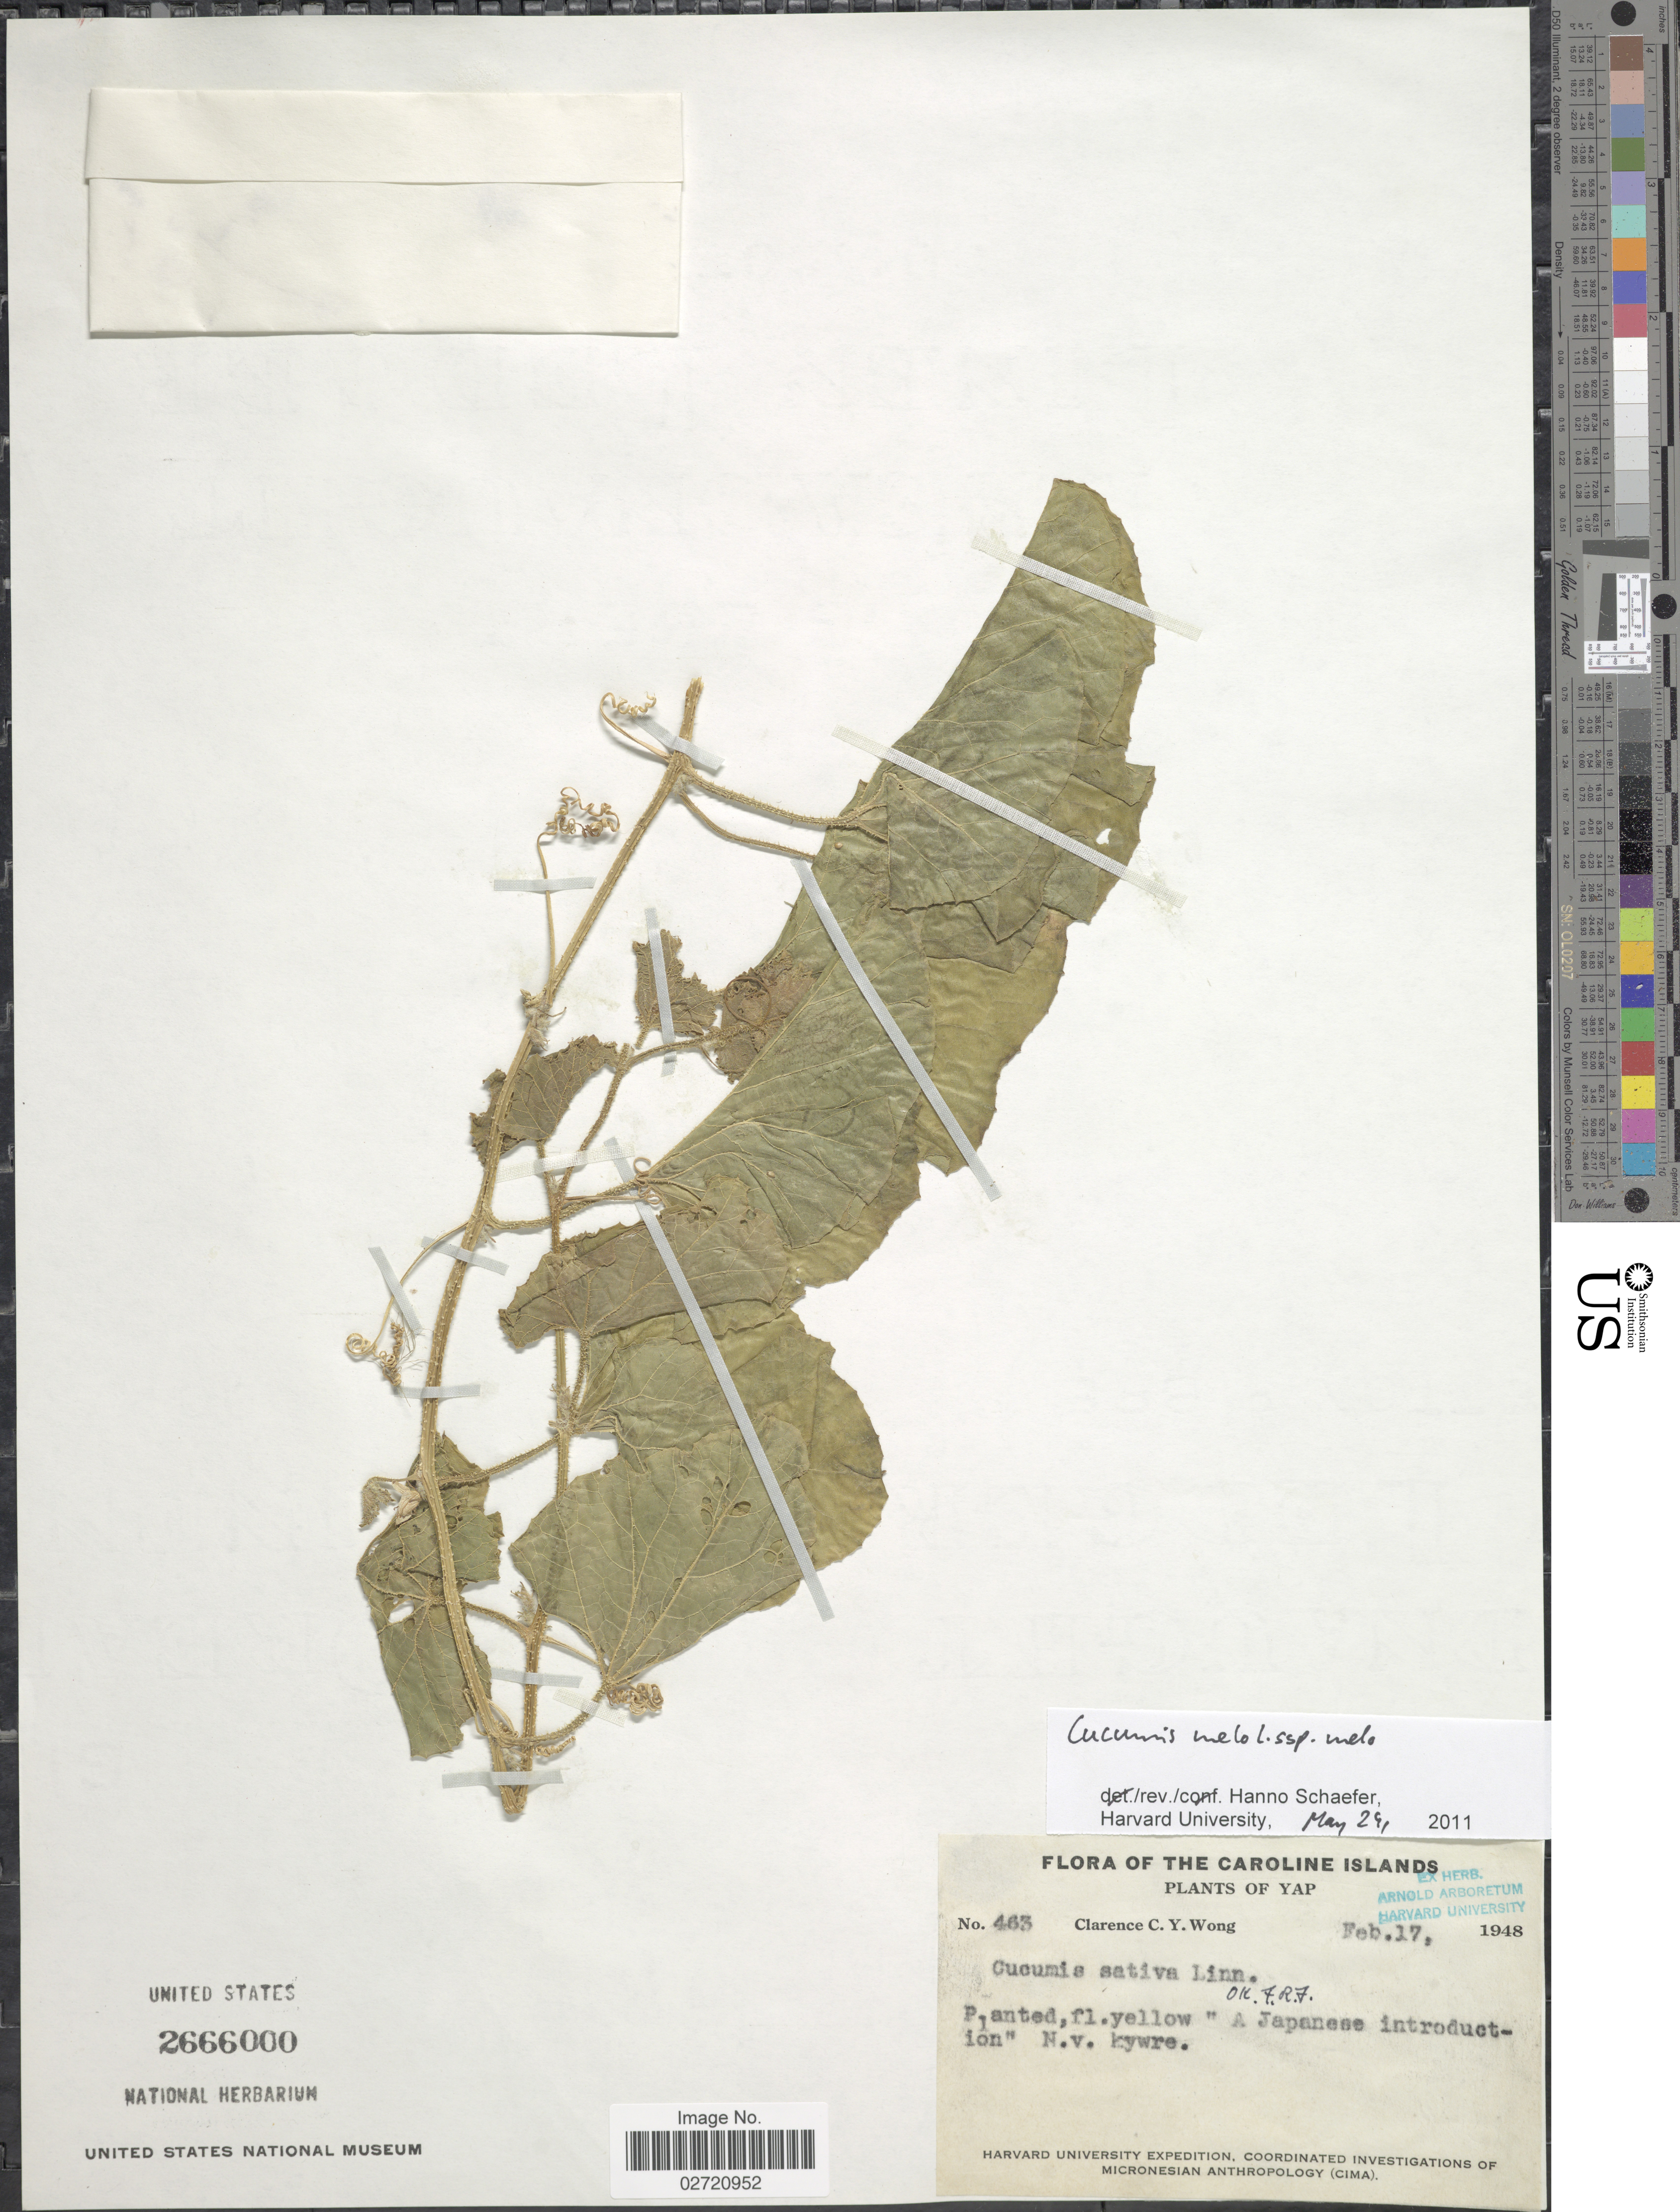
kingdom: Plantae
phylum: Tracheophyta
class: Magnoliopsida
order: Cucurbitales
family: Cucurbitaceae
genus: Cucumis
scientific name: Cucumis melo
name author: L.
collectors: C. Wong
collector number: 463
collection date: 1948-02-17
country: Micronesia, Federated States of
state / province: Yap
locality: Caroline Islands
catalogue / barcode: US 2666000